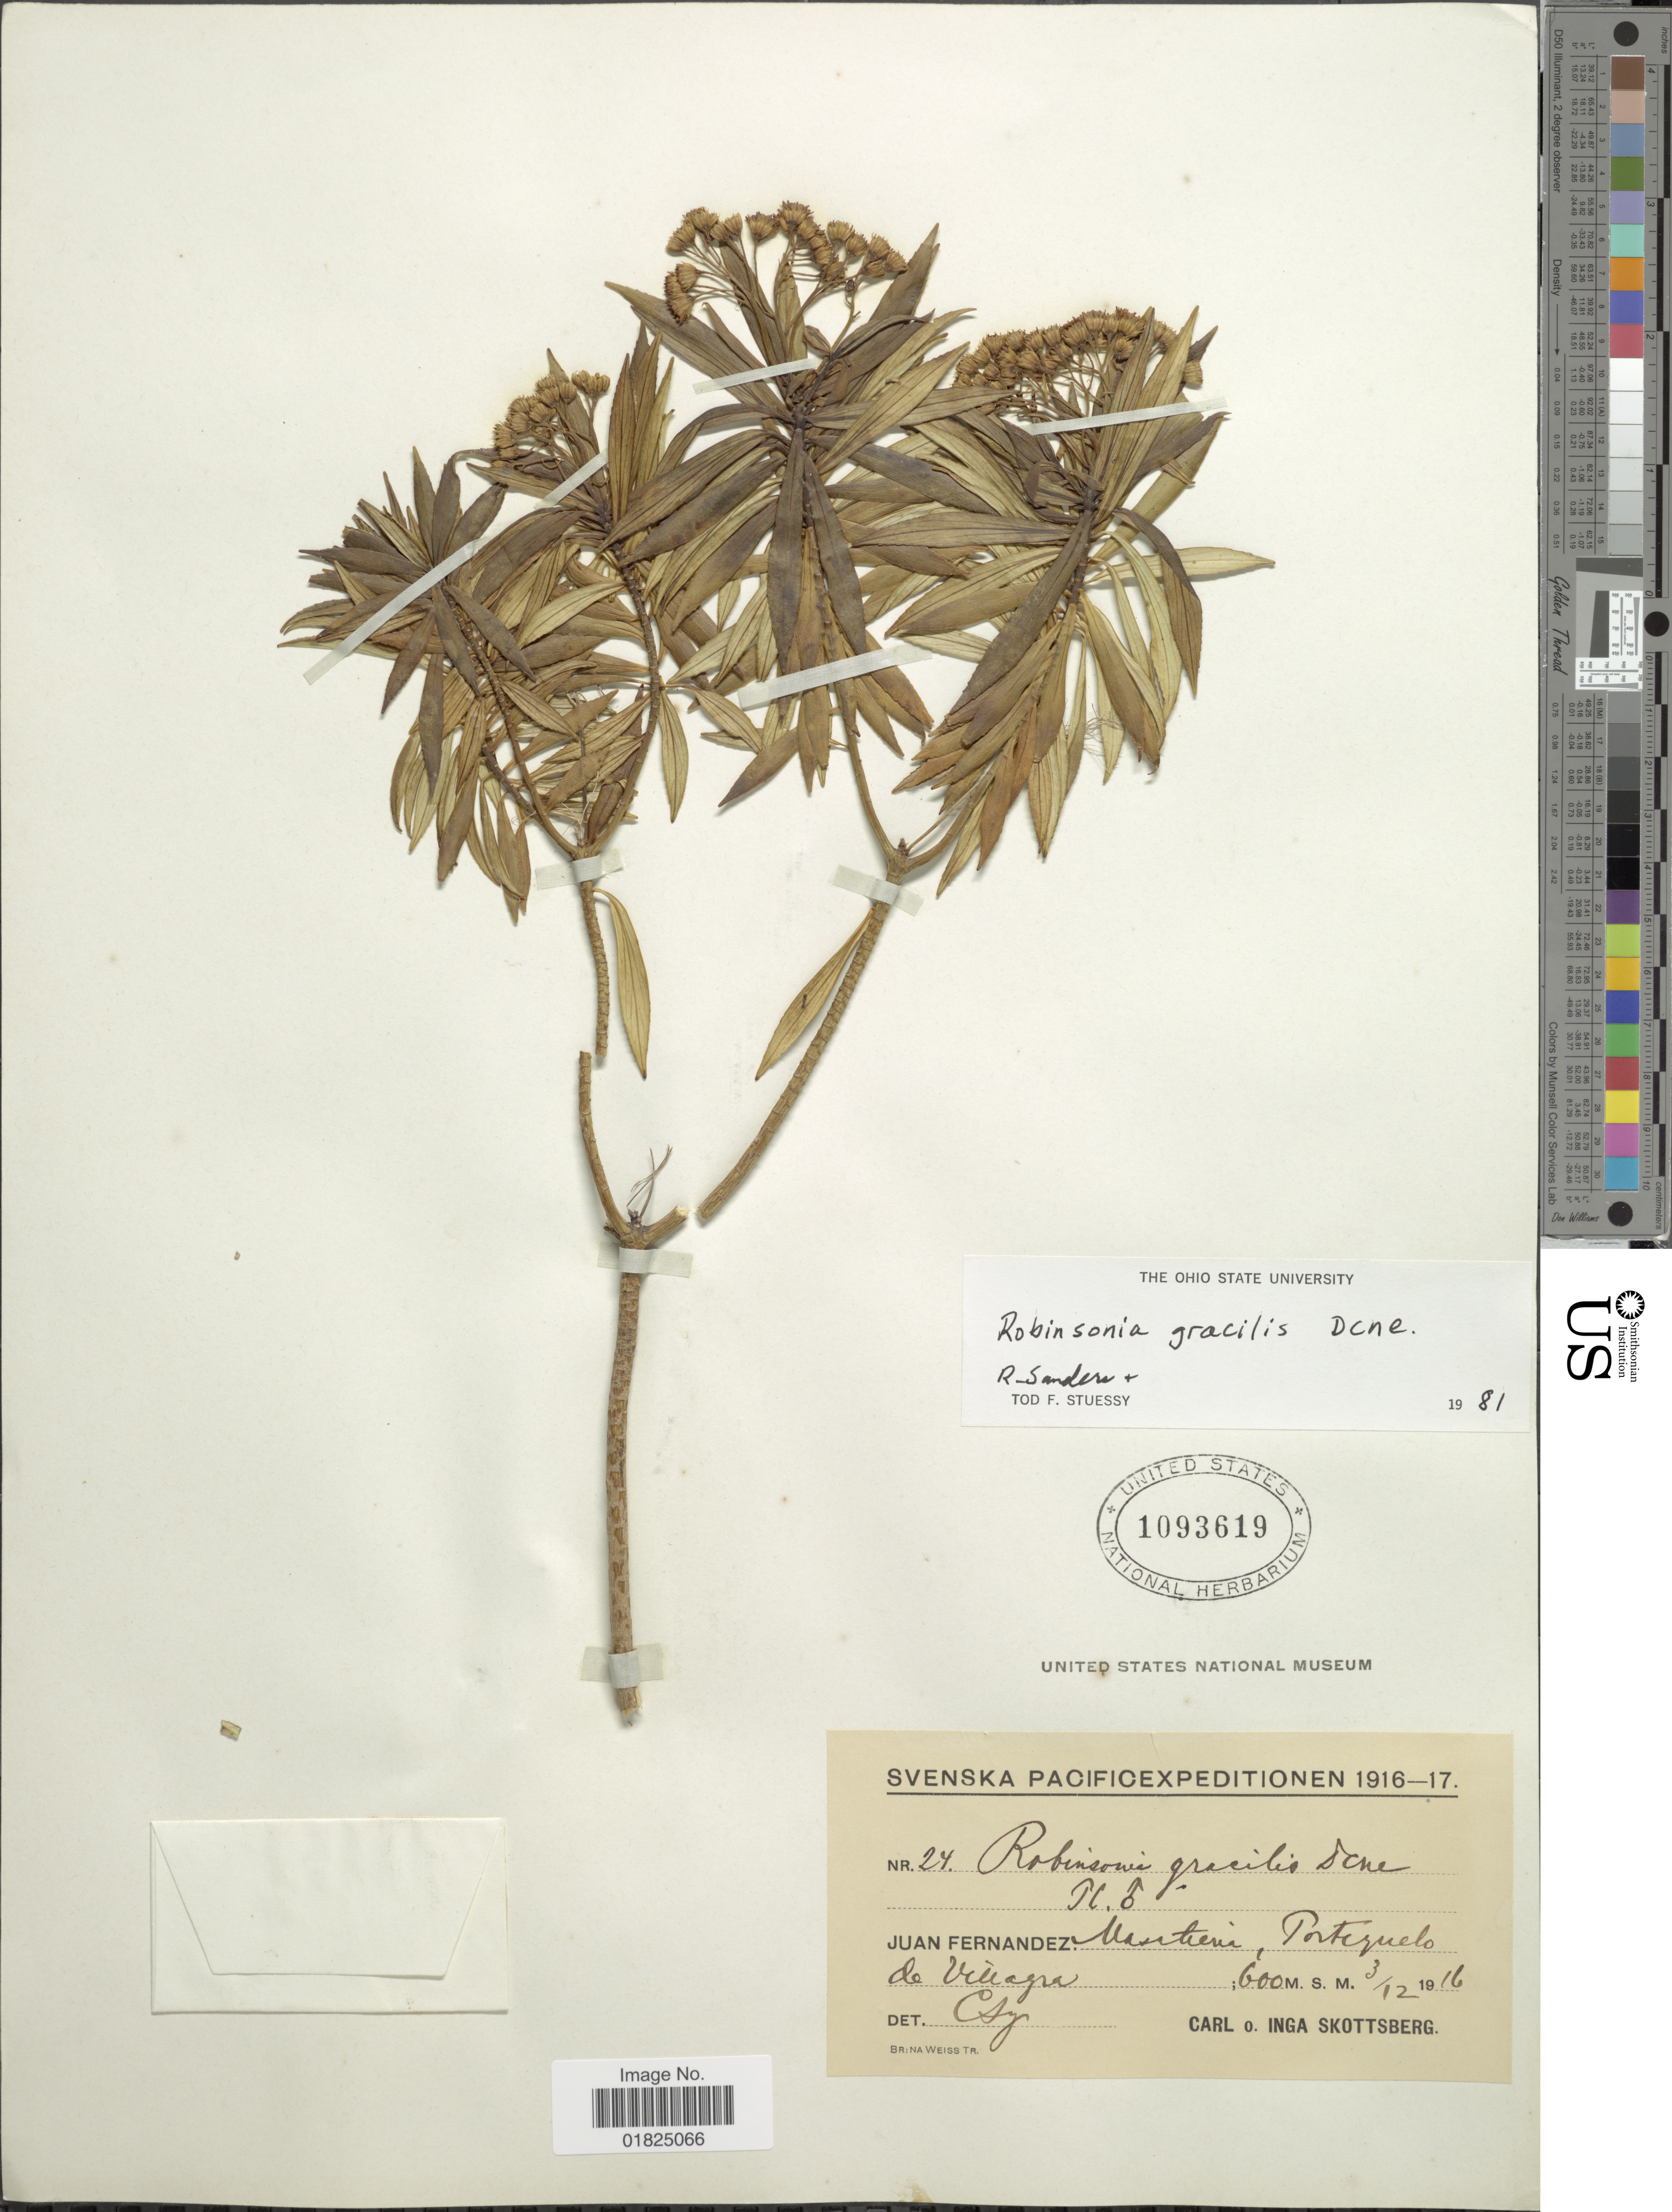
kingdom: Plantae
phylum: Tracheophyta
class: Magnoliopsida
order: Asterales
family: Asteraceae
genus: Robinsonia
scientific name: Robinsonia gracilis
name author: Decne.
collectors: C. Skottsberg & I. Skottsberg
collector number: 24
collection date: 1916-12-03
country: Chile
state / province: Valparaíso (V)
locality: Juan Fernandez: Masatierra, Portezuelo de Villagra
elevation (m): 600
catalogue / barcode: US 1093619